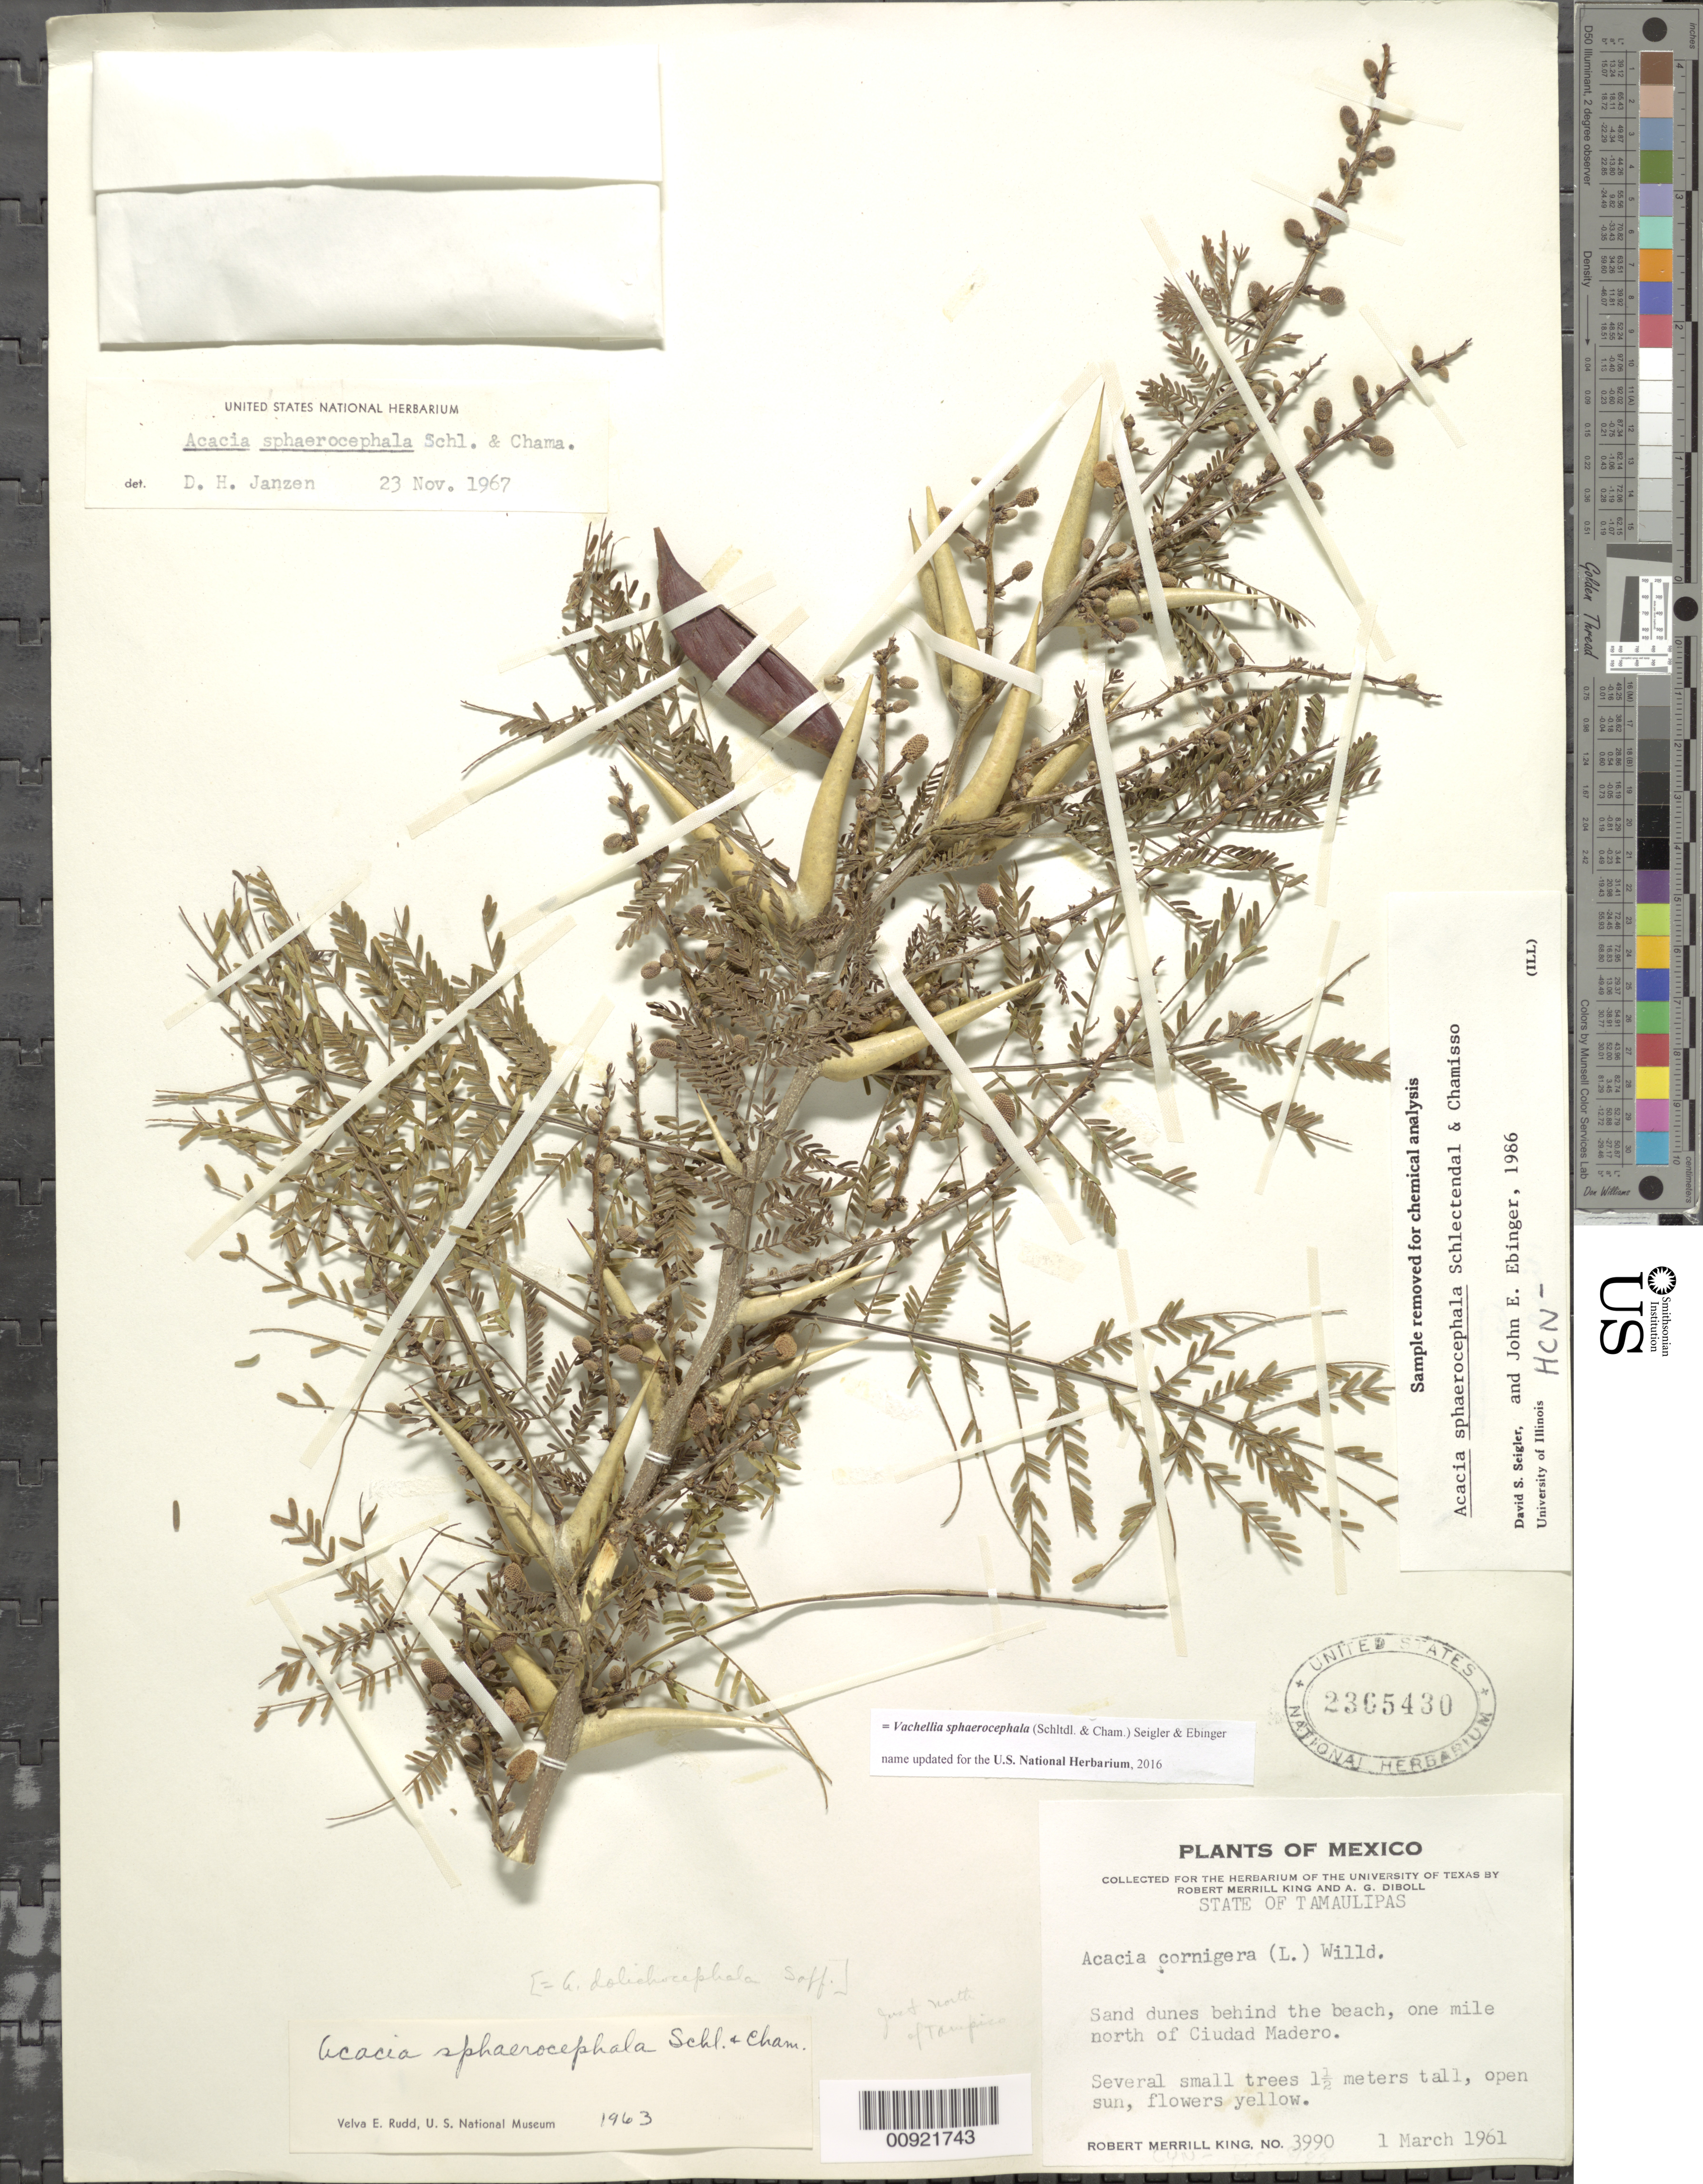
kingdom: Plantae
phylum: Tracheophyta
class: Magnoliopsida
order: Fabales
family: Fabaceae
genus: Vachellia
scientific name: Vachellia sphaerocephala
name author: (Cham. & Schltdl.) Seigler & Ebinger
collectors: R. M. King & A. Diboll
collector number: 3990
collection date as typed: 01 Mar 1961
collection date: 1961-03-01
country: Mexico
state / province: Tamaulipas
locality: One mile north of Ciudad Madero. (Just north of Tampico).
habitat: Sand dunes behind beach. Open sun.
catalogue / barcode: US 2365430